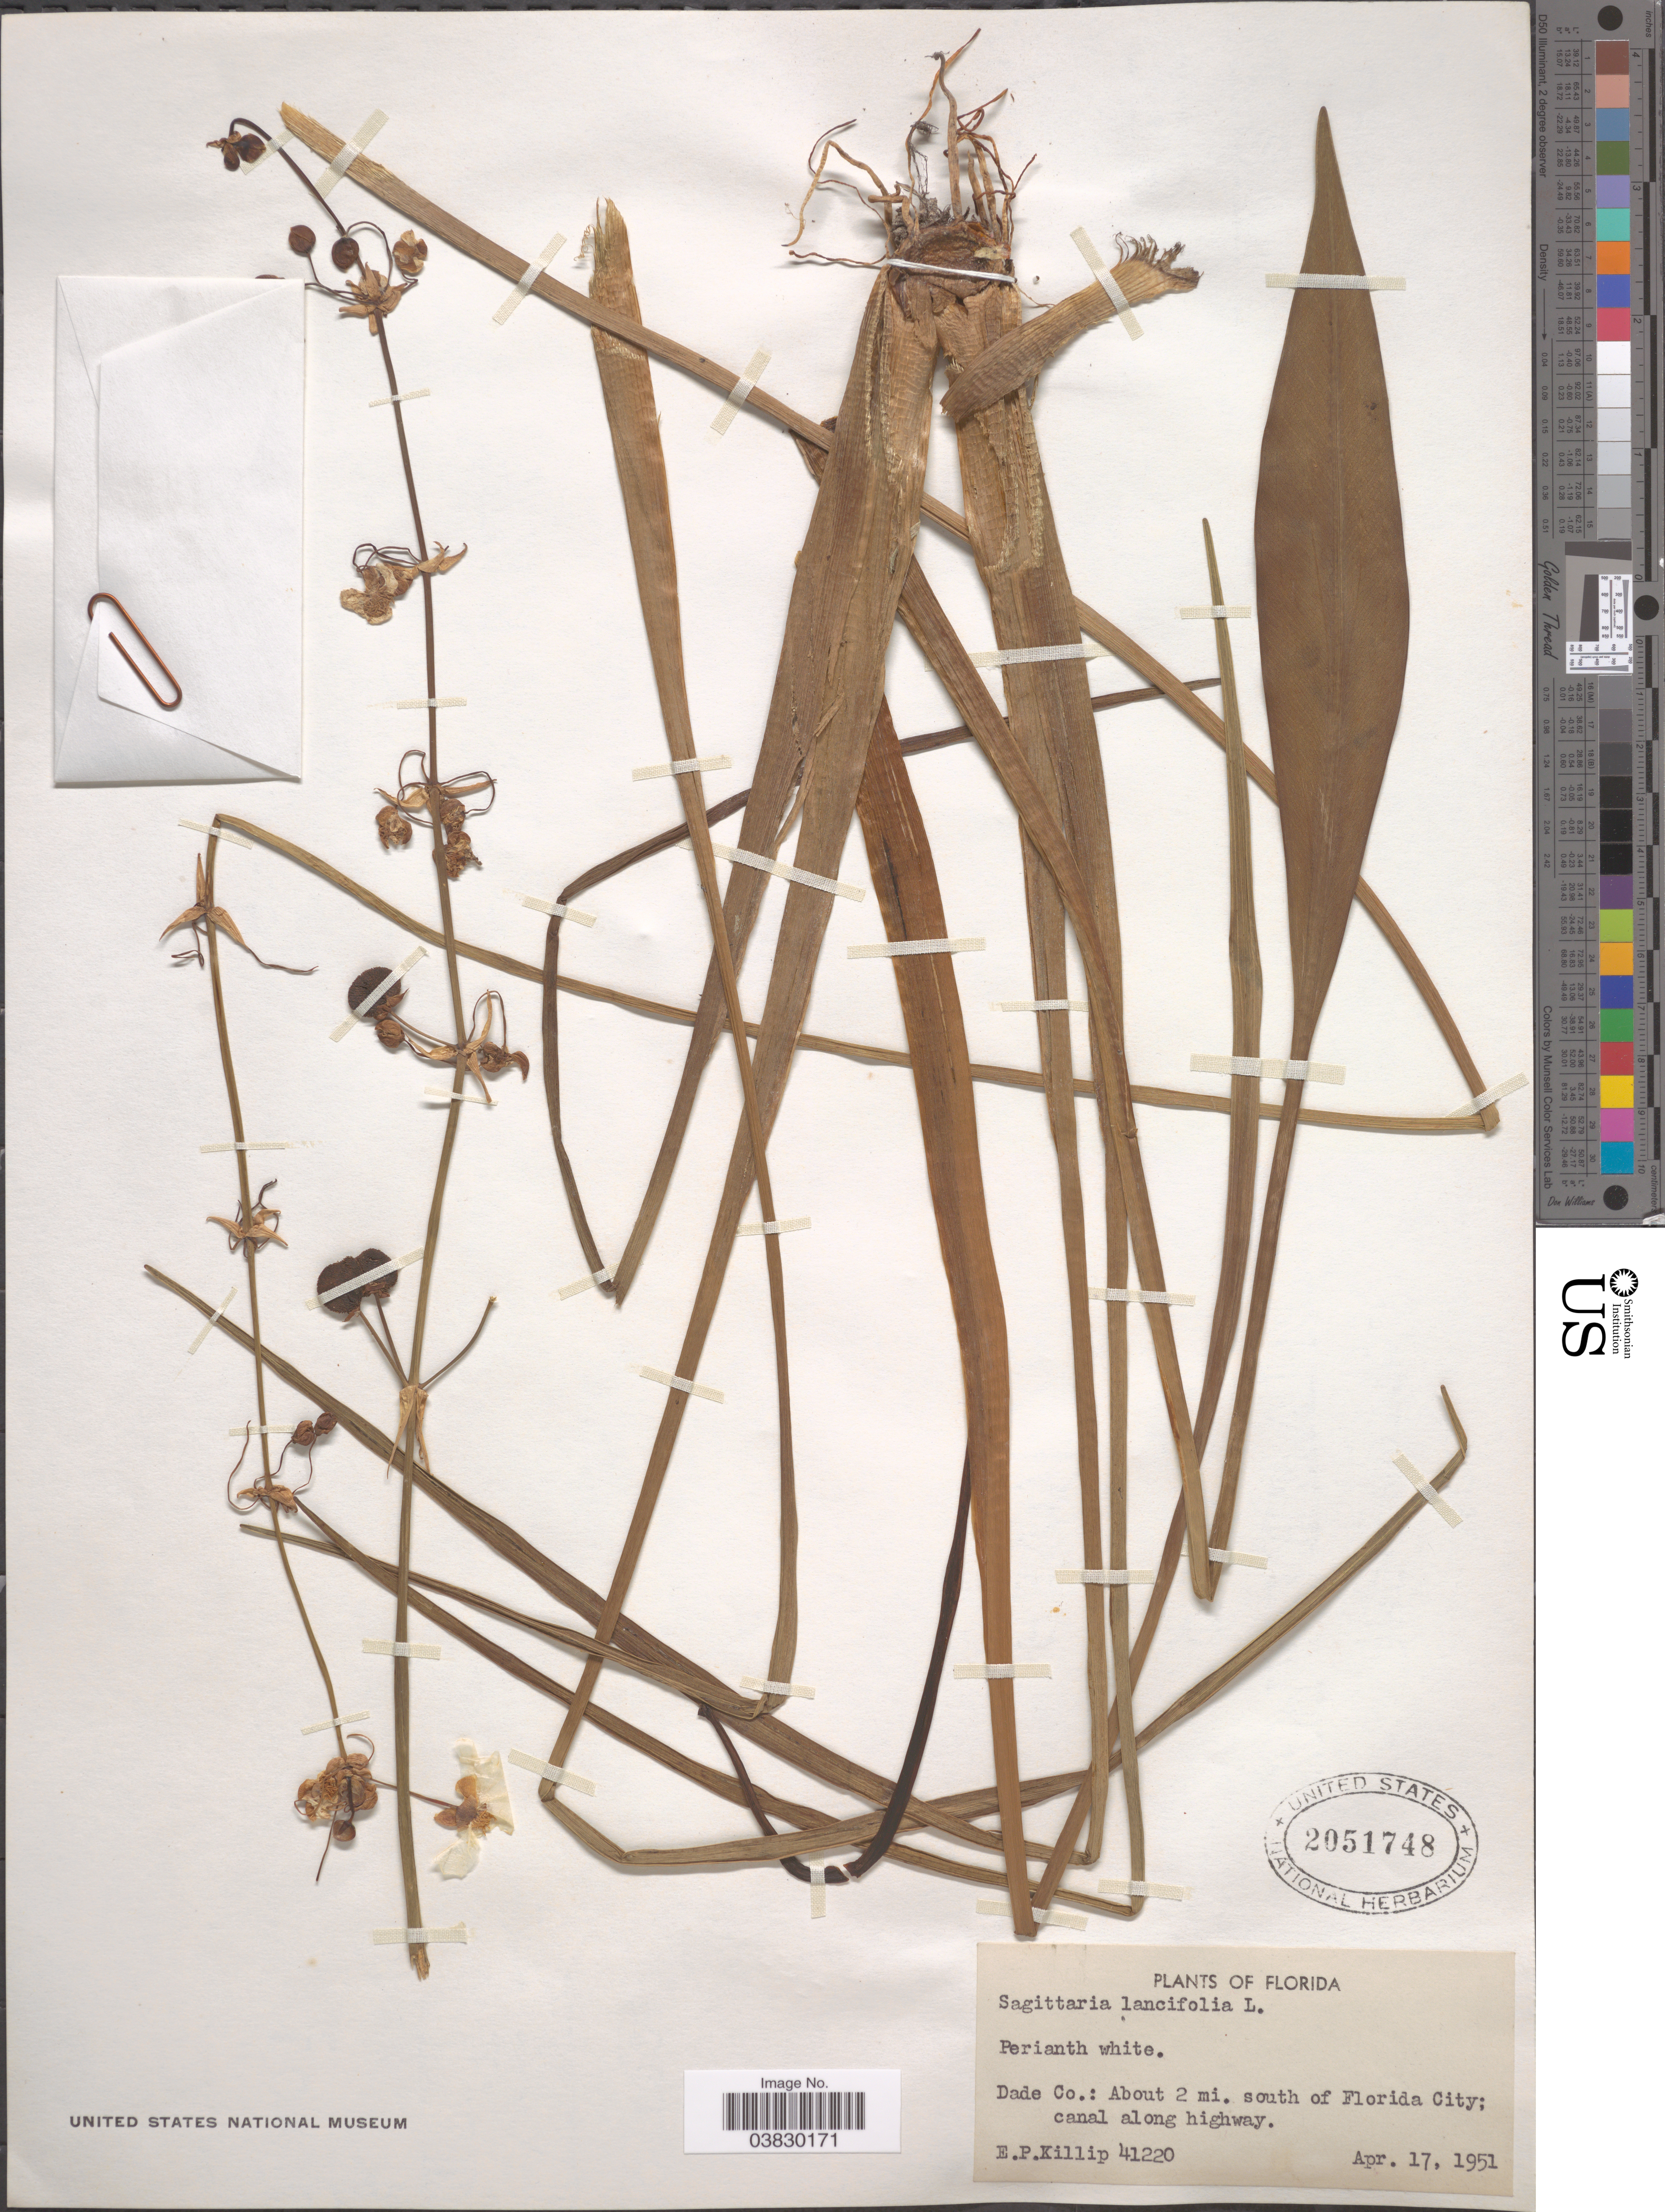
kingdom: Plantae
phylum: Tracheophyta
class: Liliopsida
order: Alismatales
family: Alismataceae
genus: Sagittaria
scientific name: Sagittaria lancifolia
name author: L.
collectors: E. P. Killip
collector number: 41220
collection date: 1951-04-17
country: United States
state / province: Florida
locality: Dade Co.: About 2 mi. south of Florida City; canal along highway.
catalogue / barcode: US 2051748